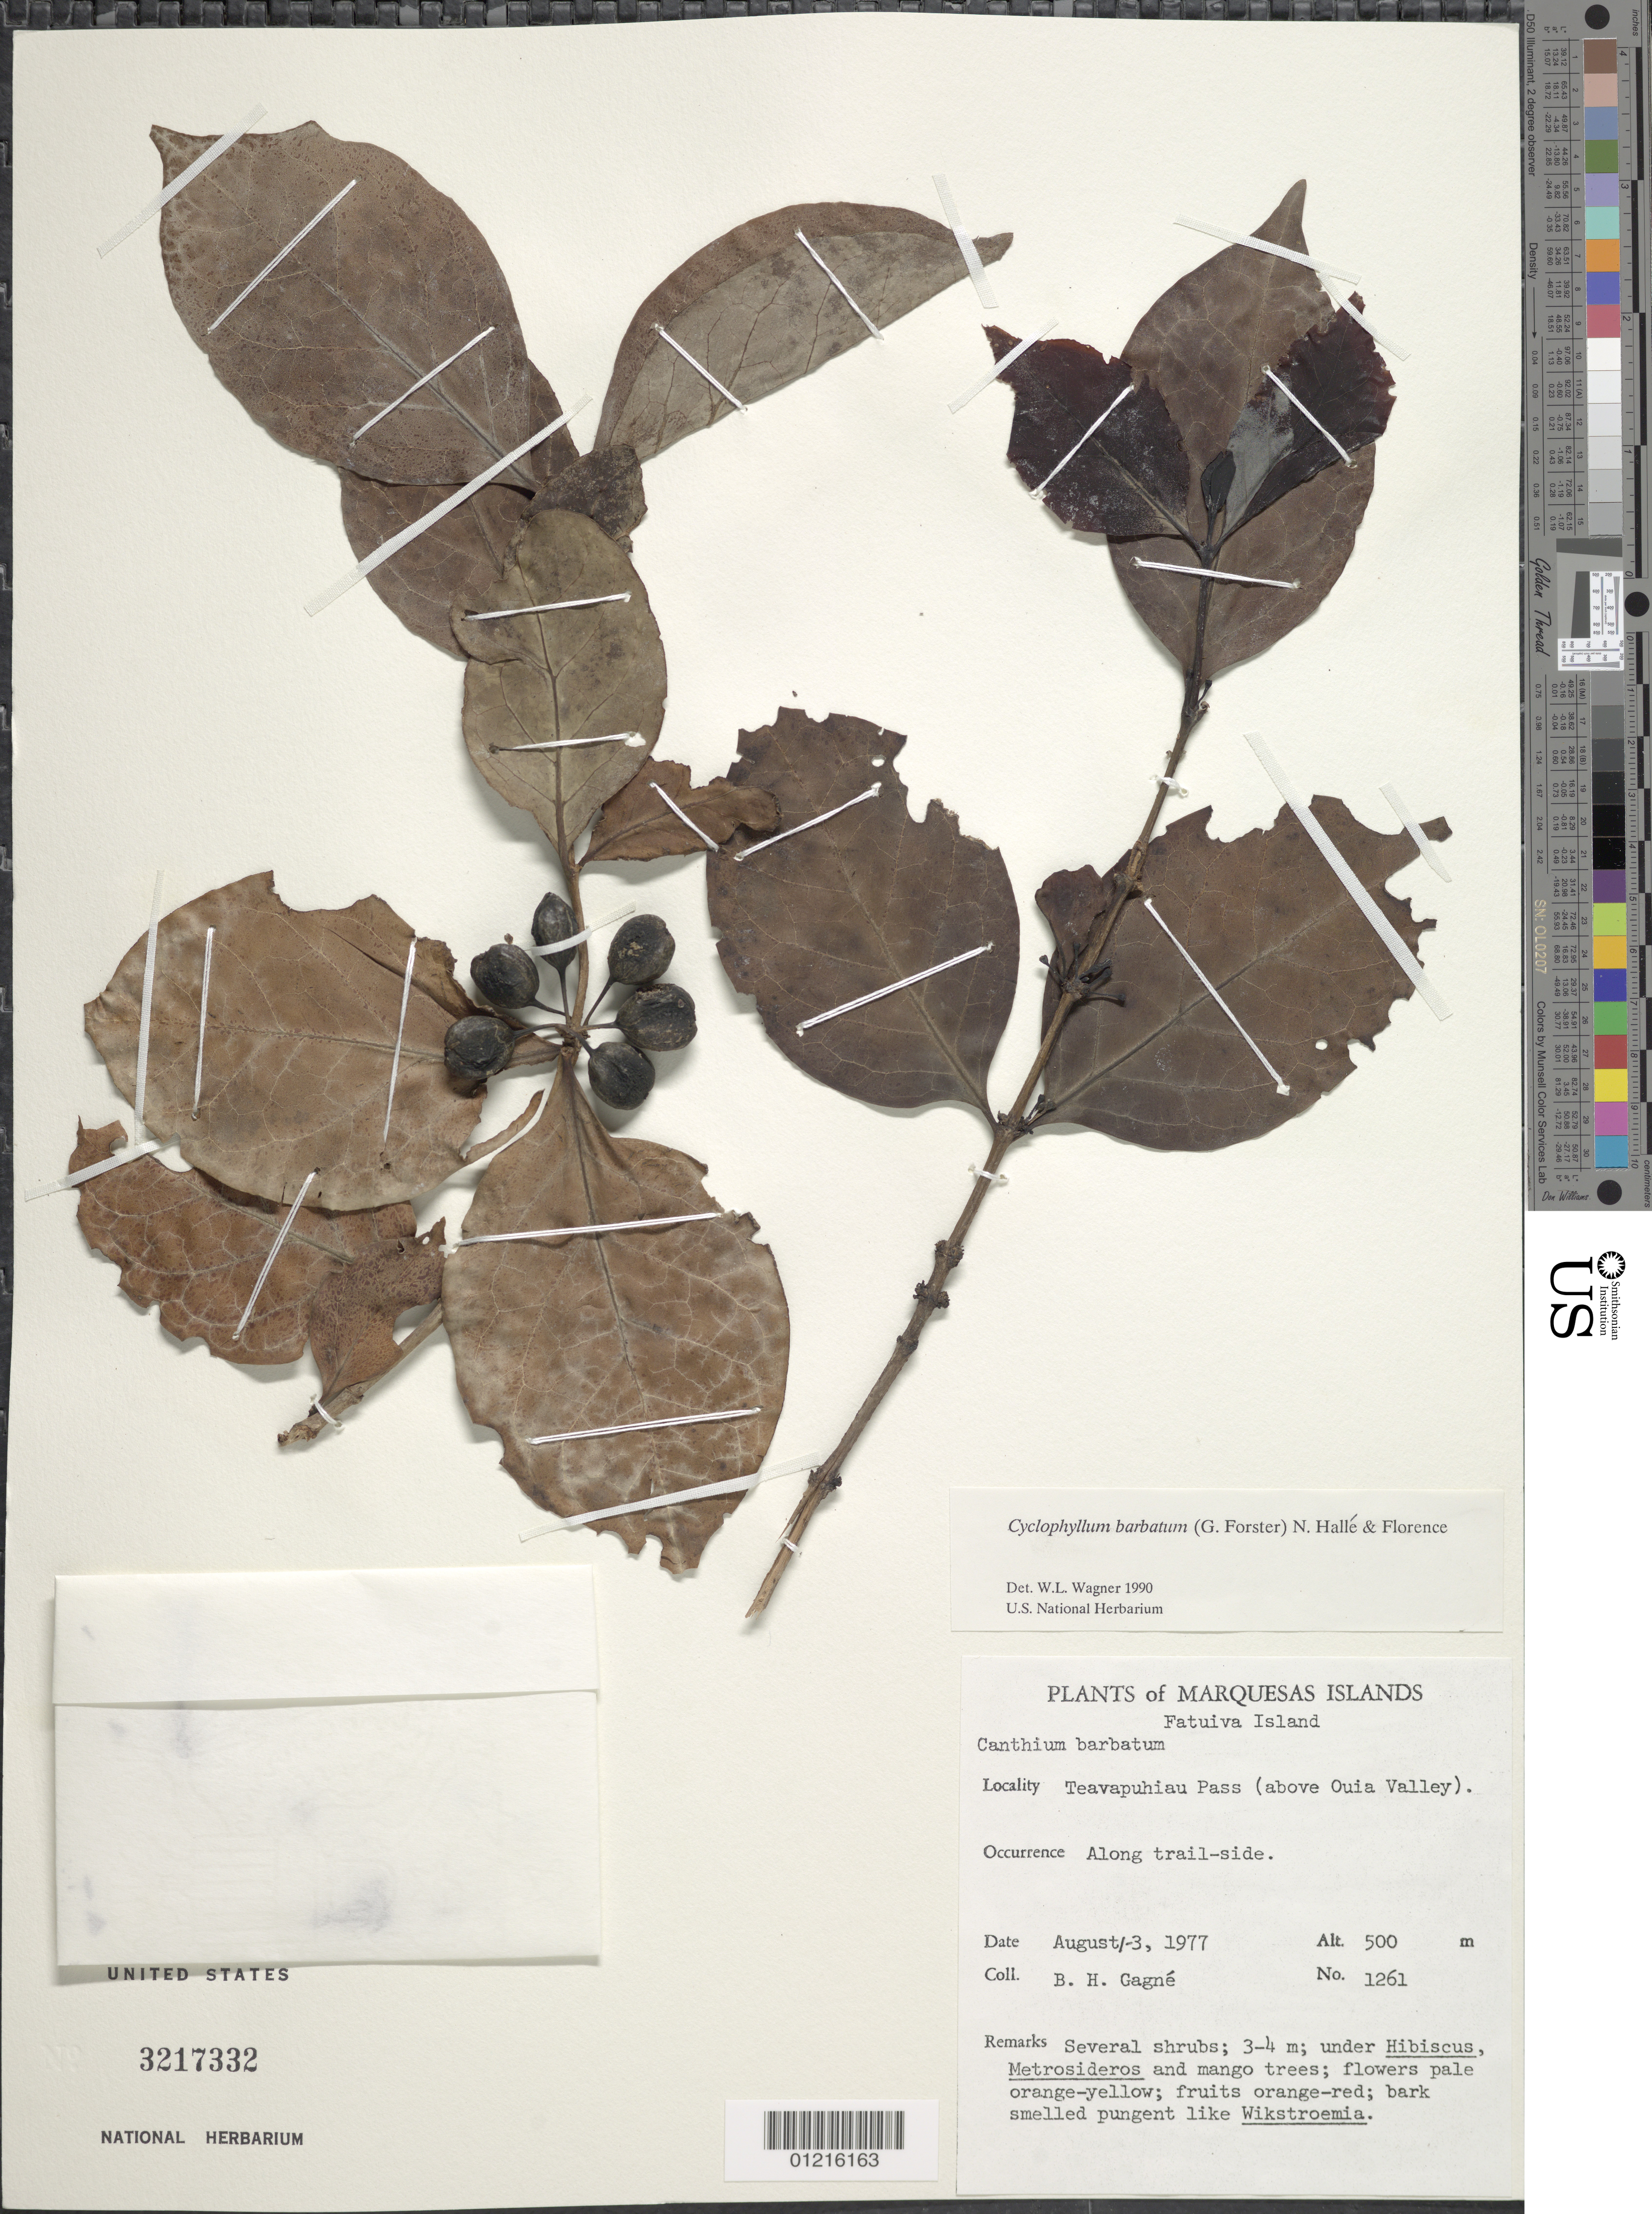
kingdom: Plantae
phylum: Tracheophyta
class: Magnoliopsida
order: Gentianales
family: Rubiaceae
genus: Cyclophyllum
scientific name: Cyclophyllum barbatum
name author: (G. Forst.) N. Hallé & J. Florence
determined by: Wagner, W. L., (BOT), Smithsonian Institution - National Museum of Natural History (UNITED STATES)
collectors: B. H. Gagné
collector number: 1261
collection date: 1977-08-01/1977-08-03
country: French Polynesia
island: Fatu Hiva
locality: Teavapuhiau Pass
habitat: Along trailside; several shrubs under Hibiscus, Metrosideros, Mangifera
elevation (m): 500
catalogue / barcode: US 3217332